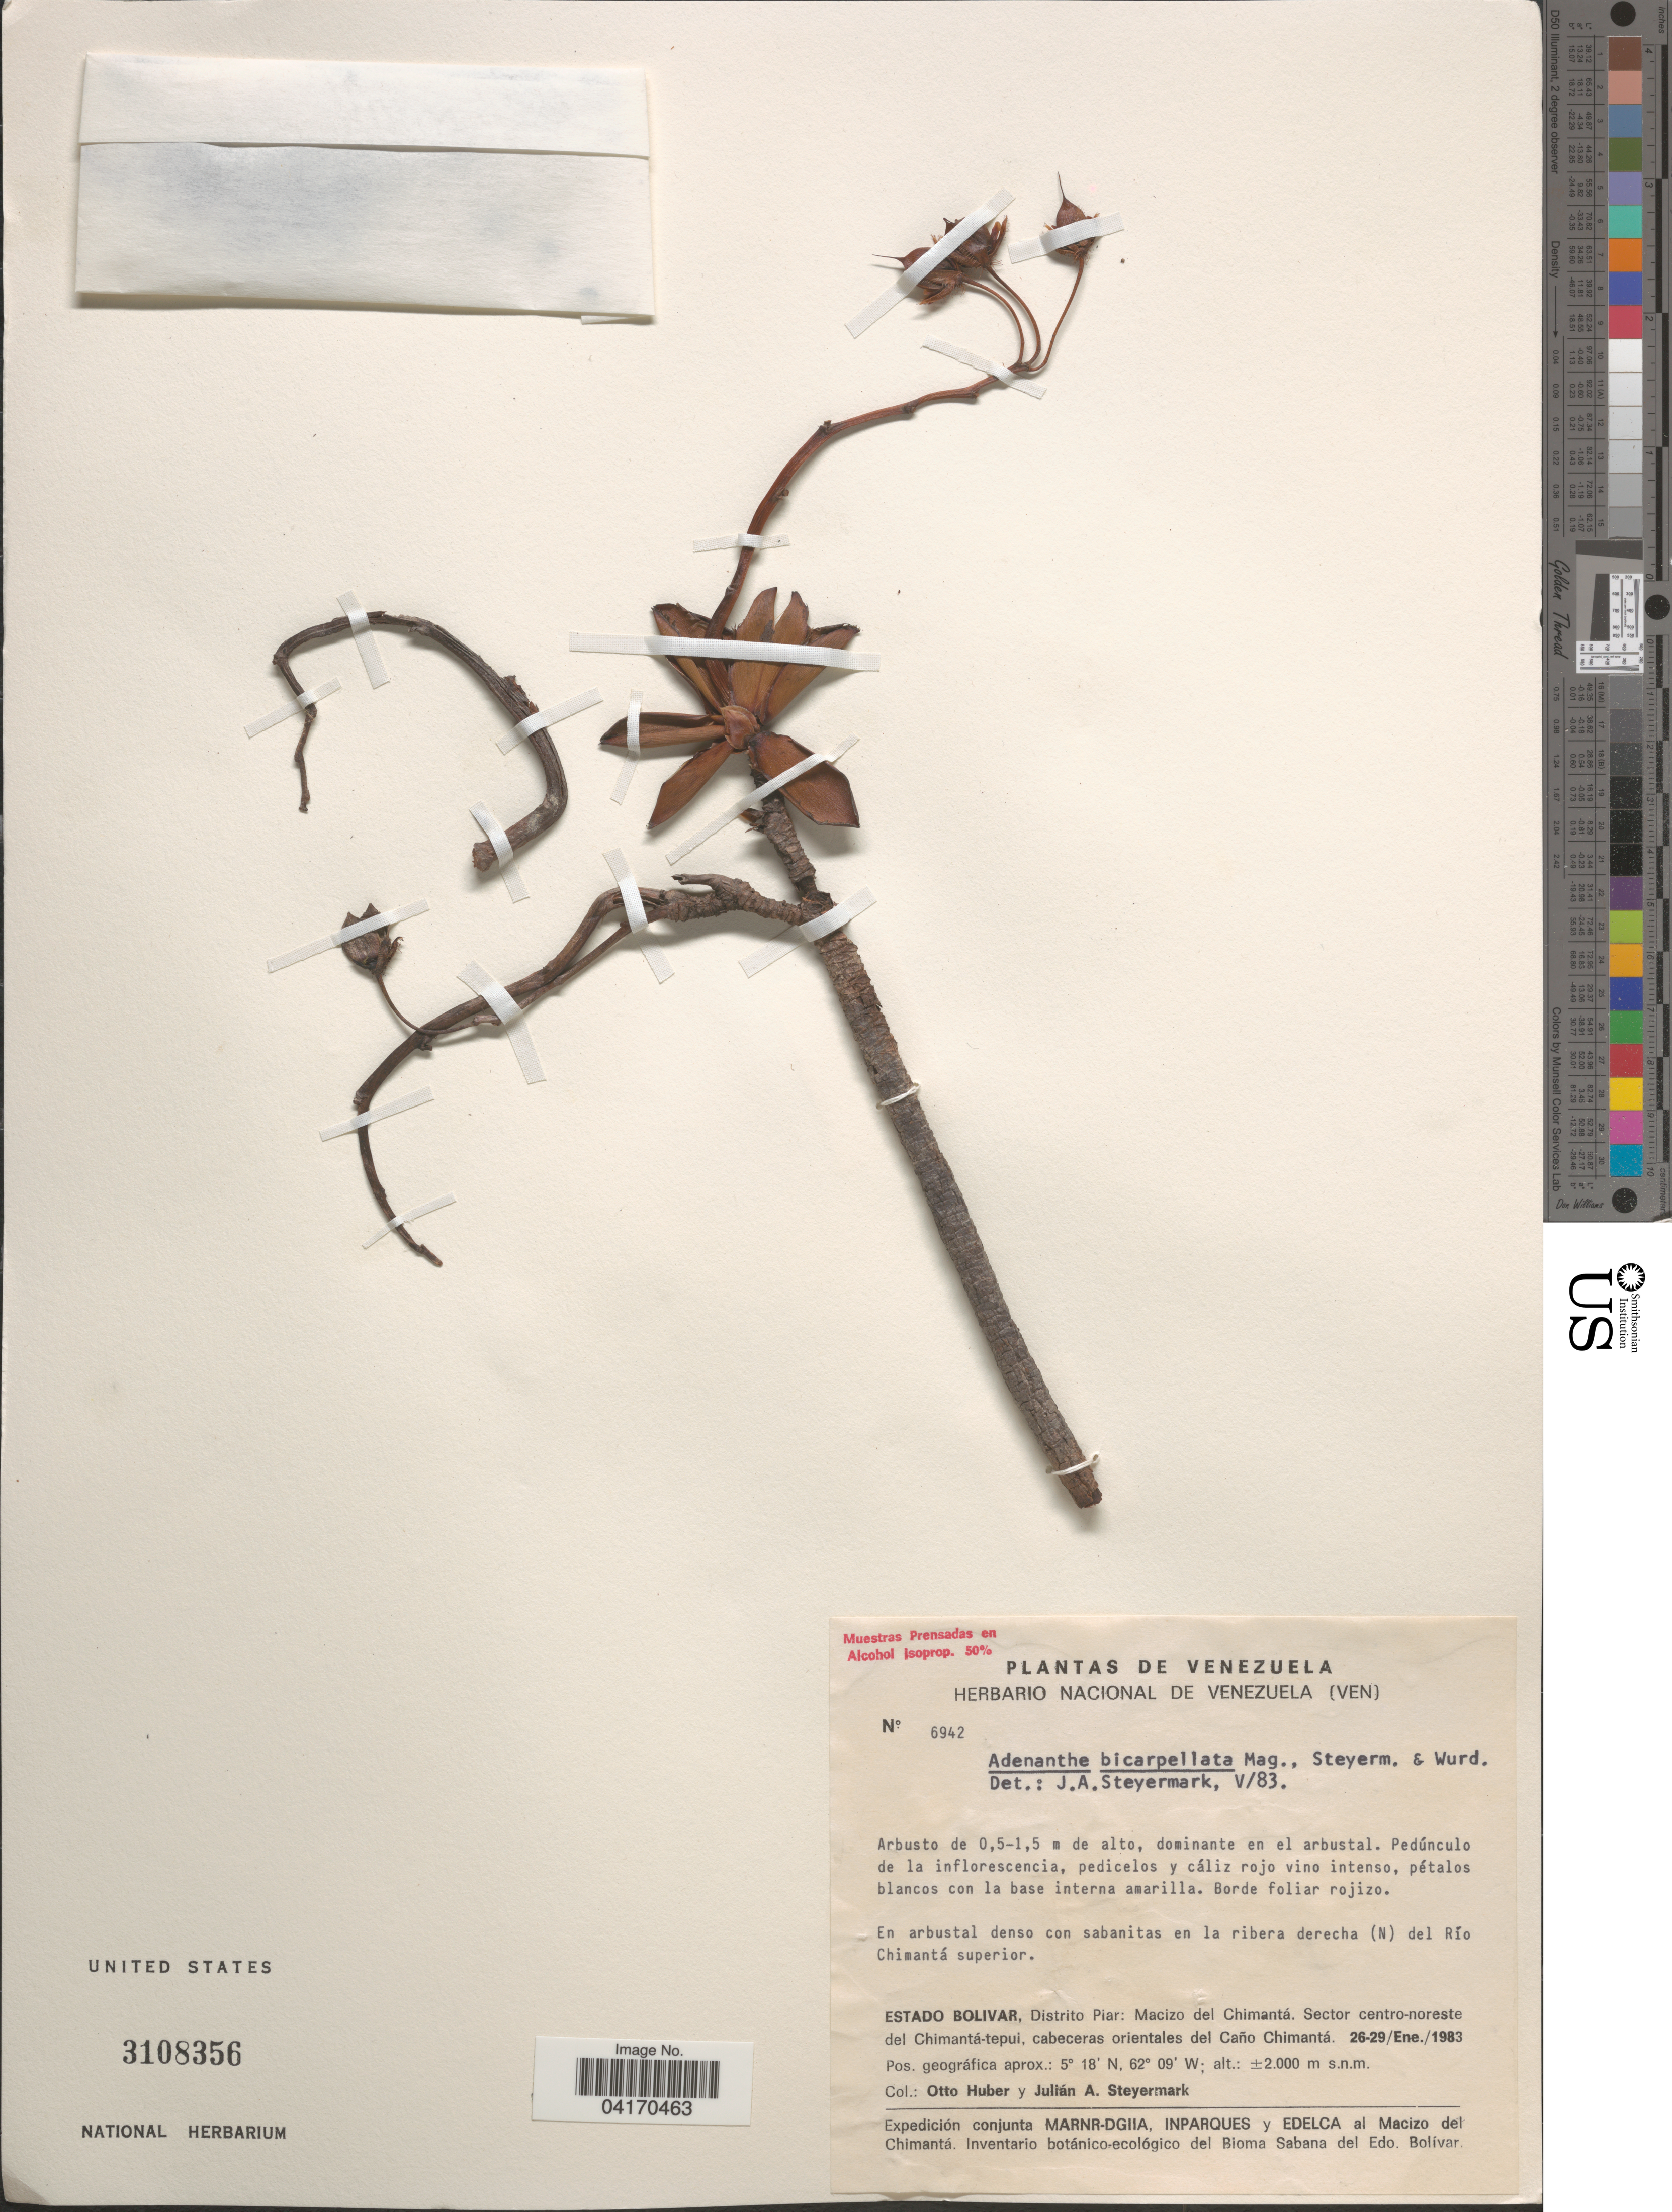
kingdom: Plantae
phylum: Tracheophyta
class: Magnoliopsida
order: Malpighiales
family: Ochnaceae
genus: Tyleria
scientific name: Tyleria bicarpellata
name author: (Maguire et al.) M.C.E. Amaral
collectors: O. Huber & J. Steyermark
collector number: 6942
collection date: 1983-01-26/1983-01-29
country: Venezuela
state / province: Bolivar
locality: Distrito Piar: Macizo del Chimantá. Sector centro-noreste del Chimantá-tepui, cabeceras orientales del Caño Chimantá. Expedición conjunta MARNR-DGIIA, Inparques y Edelca al Macizo del Chimantá.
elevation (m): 2000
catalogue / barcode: US 3108356